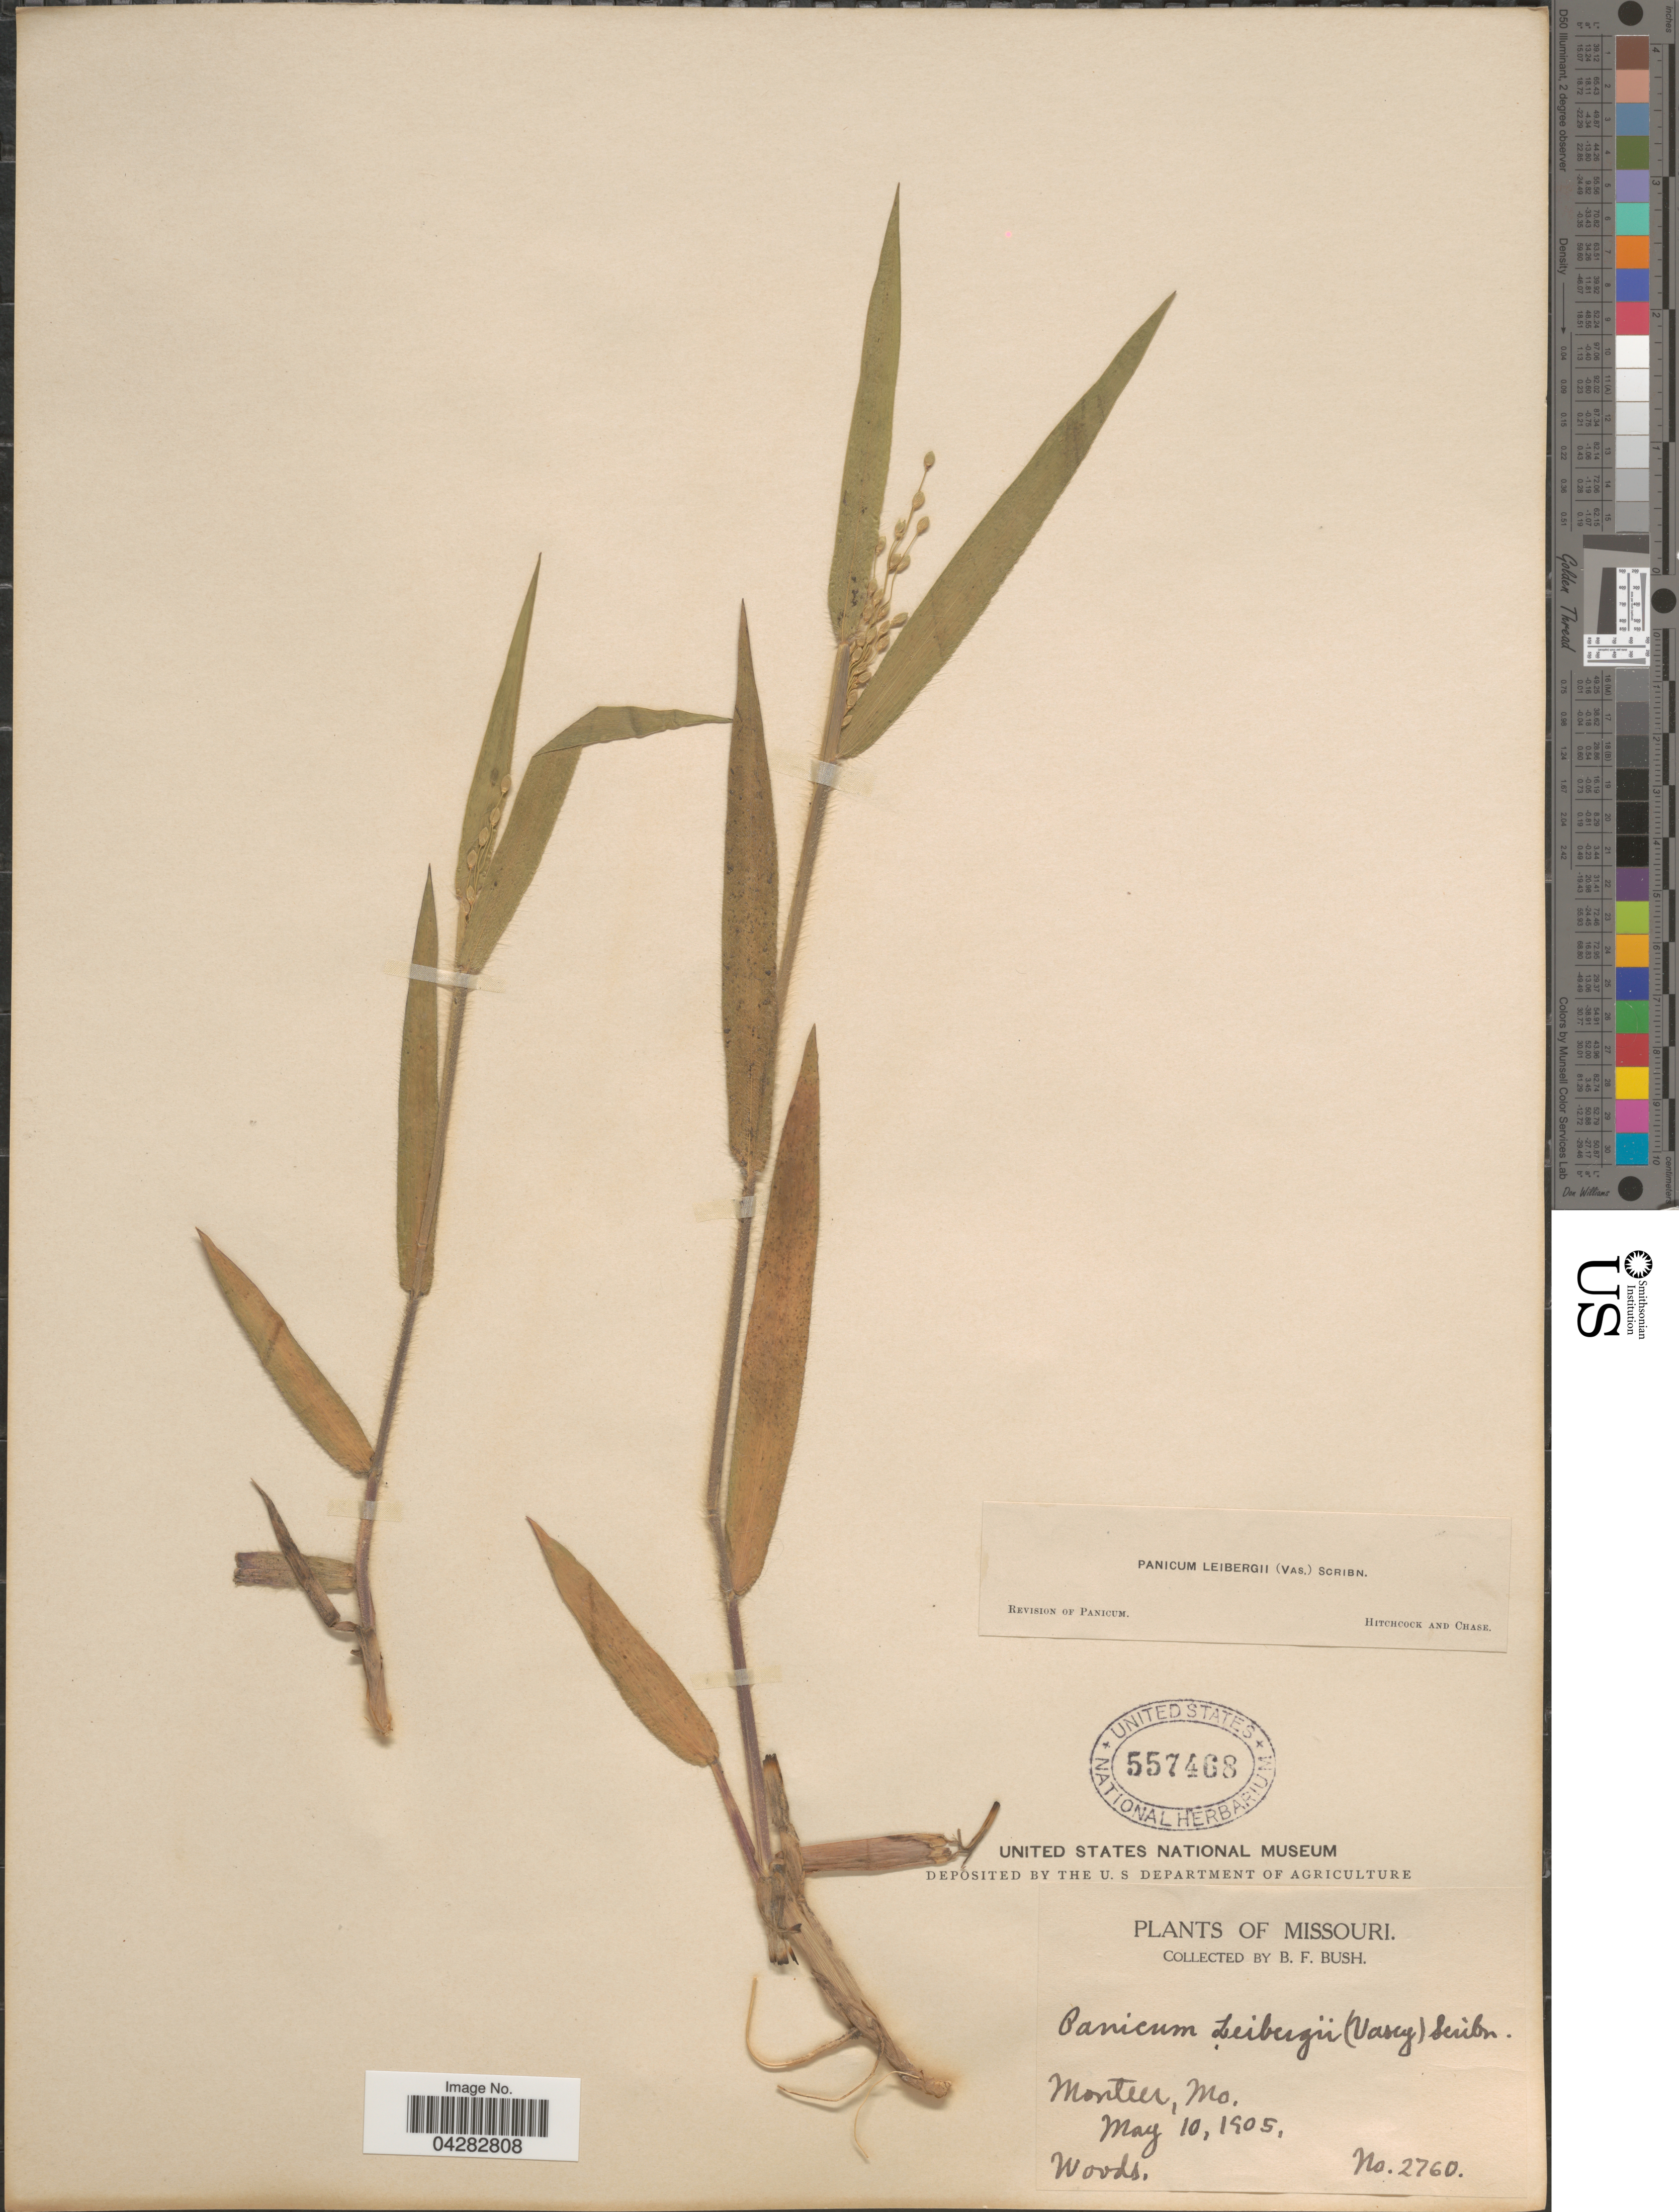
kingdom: Plantae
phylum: Tracheophyta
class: Liliopsida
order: Poales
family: Poaceae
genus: Dichanthelium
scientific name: Dichanthelium leibergii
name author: (Vasey) Gould & C.A. Clark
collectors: B. F. Bush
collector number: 2760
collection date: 1905-05-10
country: United States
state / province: Missouri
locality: Monteer.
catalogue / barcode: US 557468